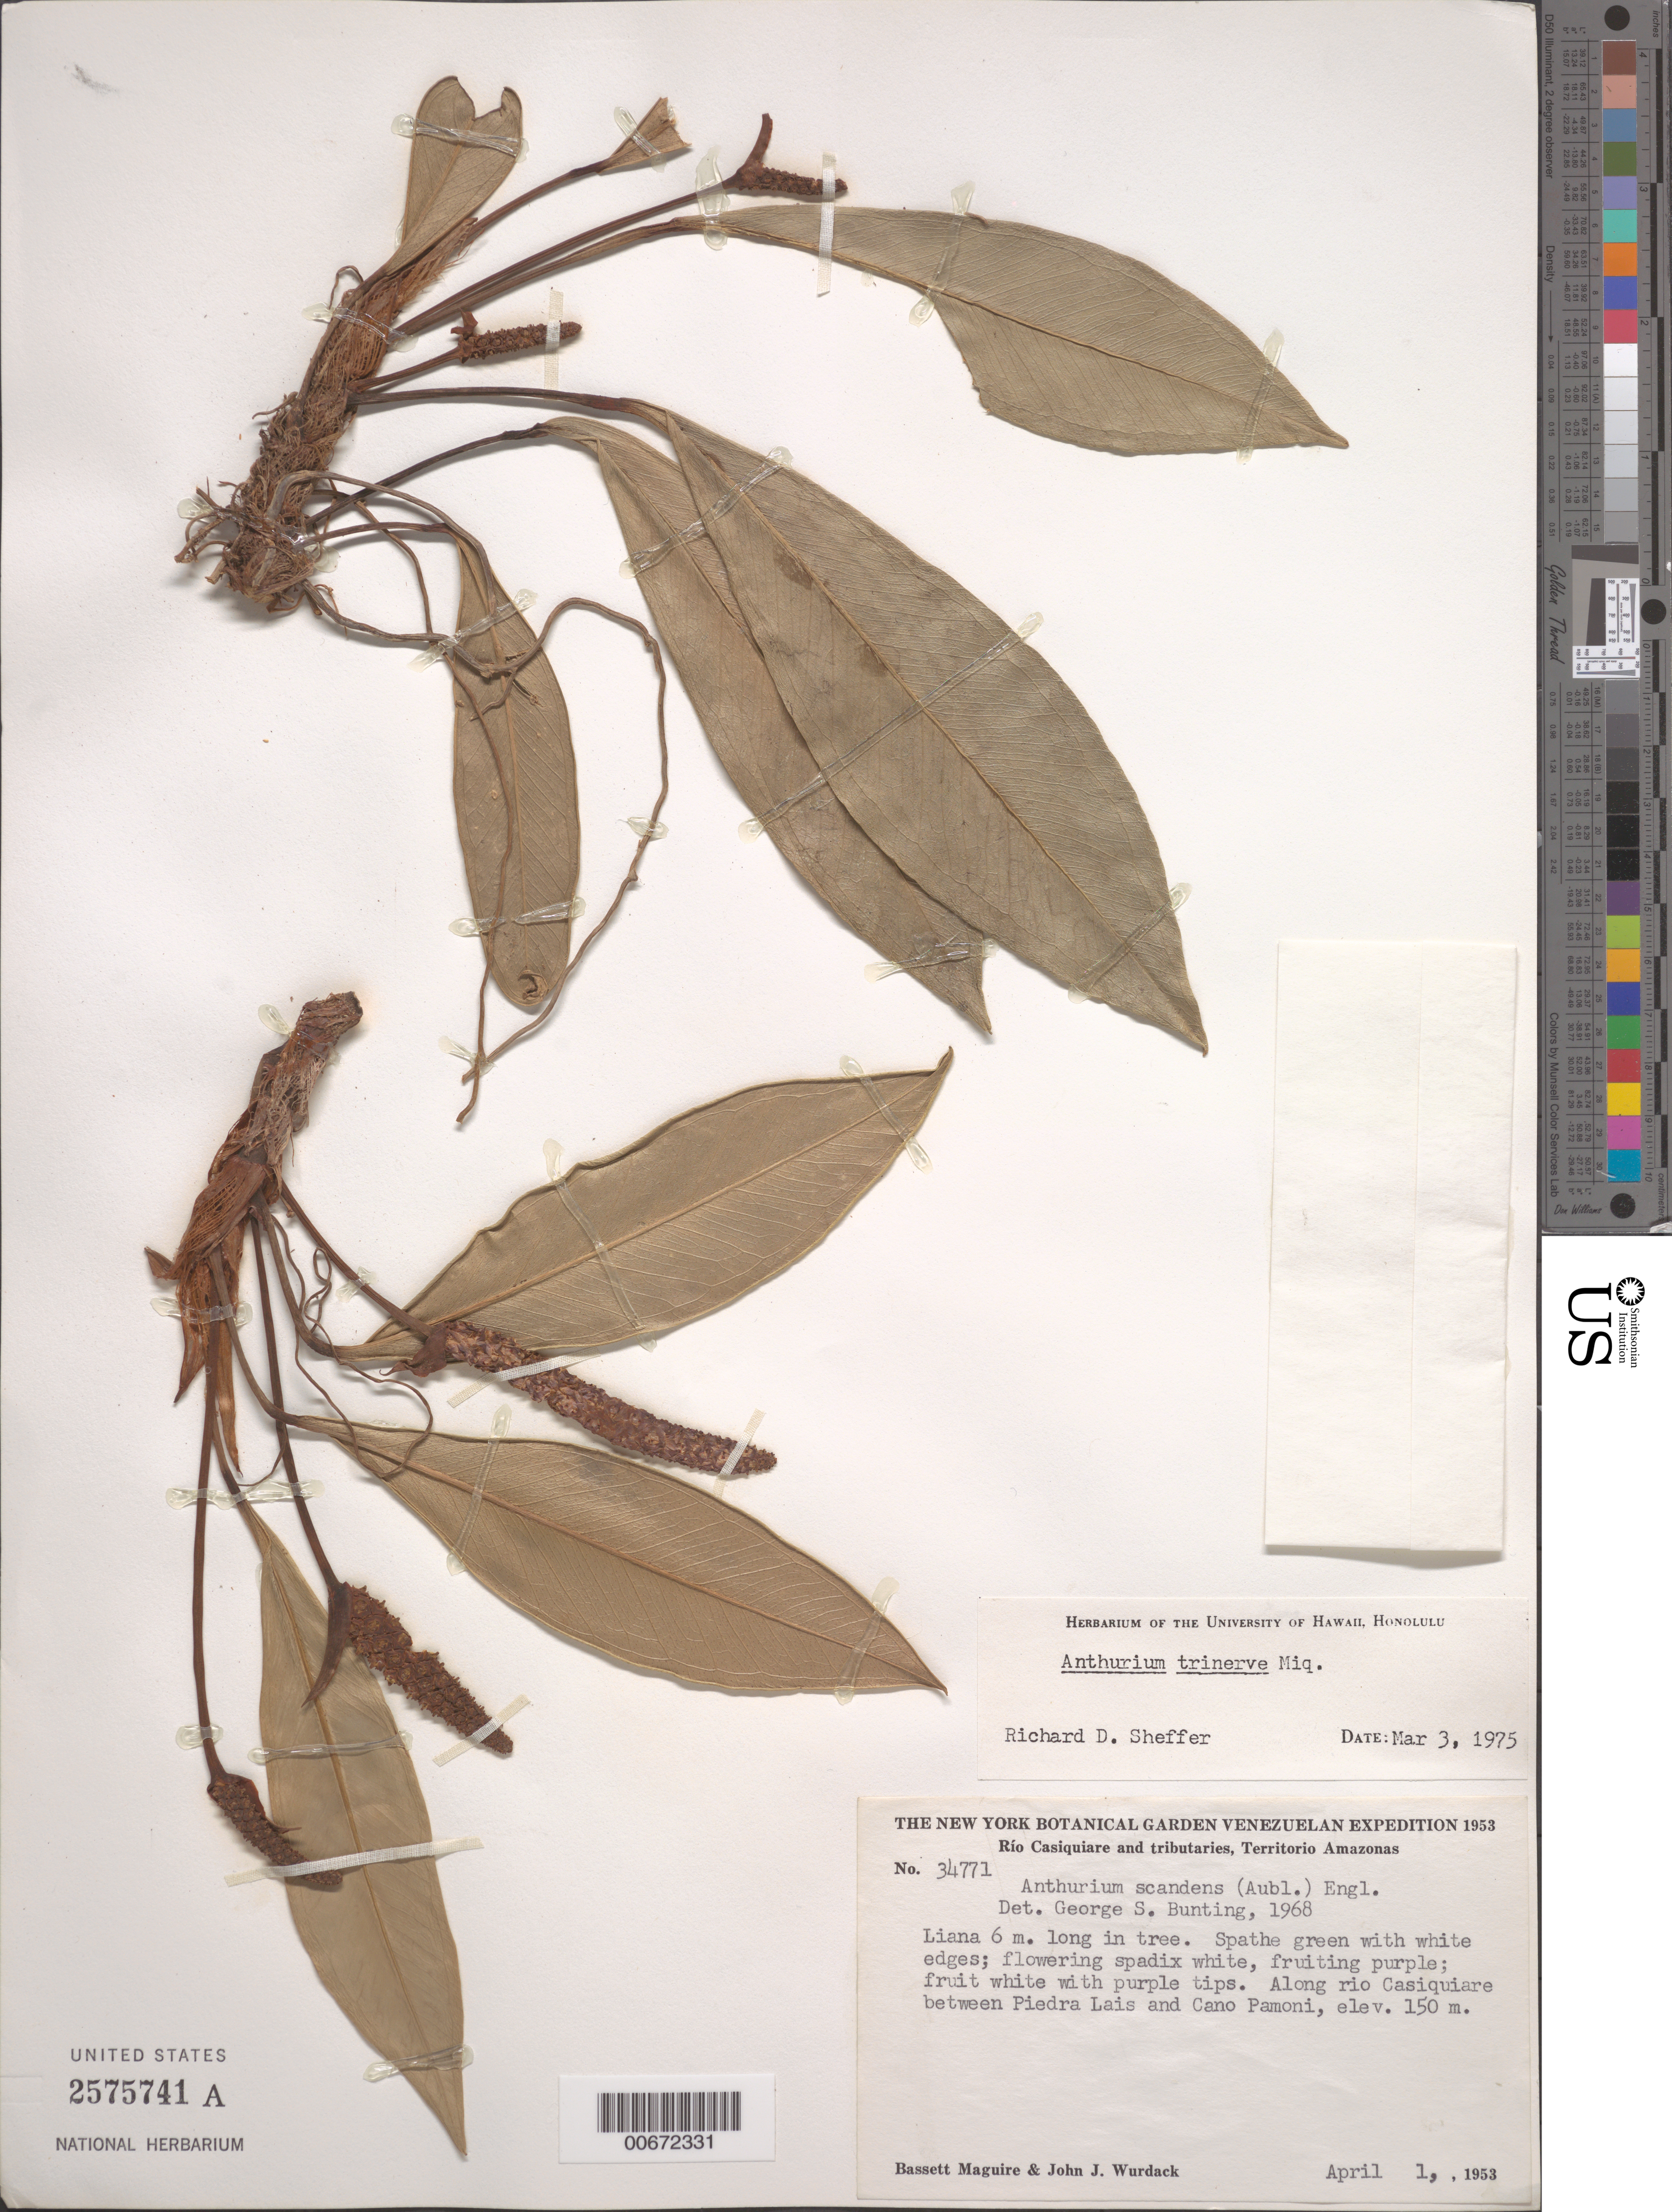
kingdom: Plantae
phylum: Tracheophyta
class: Liliopsida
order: Alismatales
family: Araceae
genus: Anthurium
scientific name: Anthurium trinervium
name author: Miq.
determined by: Sheffer, R. D.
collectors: B. Maguire & J. J. Wurdack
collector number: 34771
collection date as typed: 1-Apr-53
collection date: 1953-04-01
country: Venezuela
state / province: Amazonas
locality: Río Casiquiare, between Piedra Laís and Caño Pamoni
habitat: Along river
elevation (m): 150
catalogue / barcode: US 2575741A